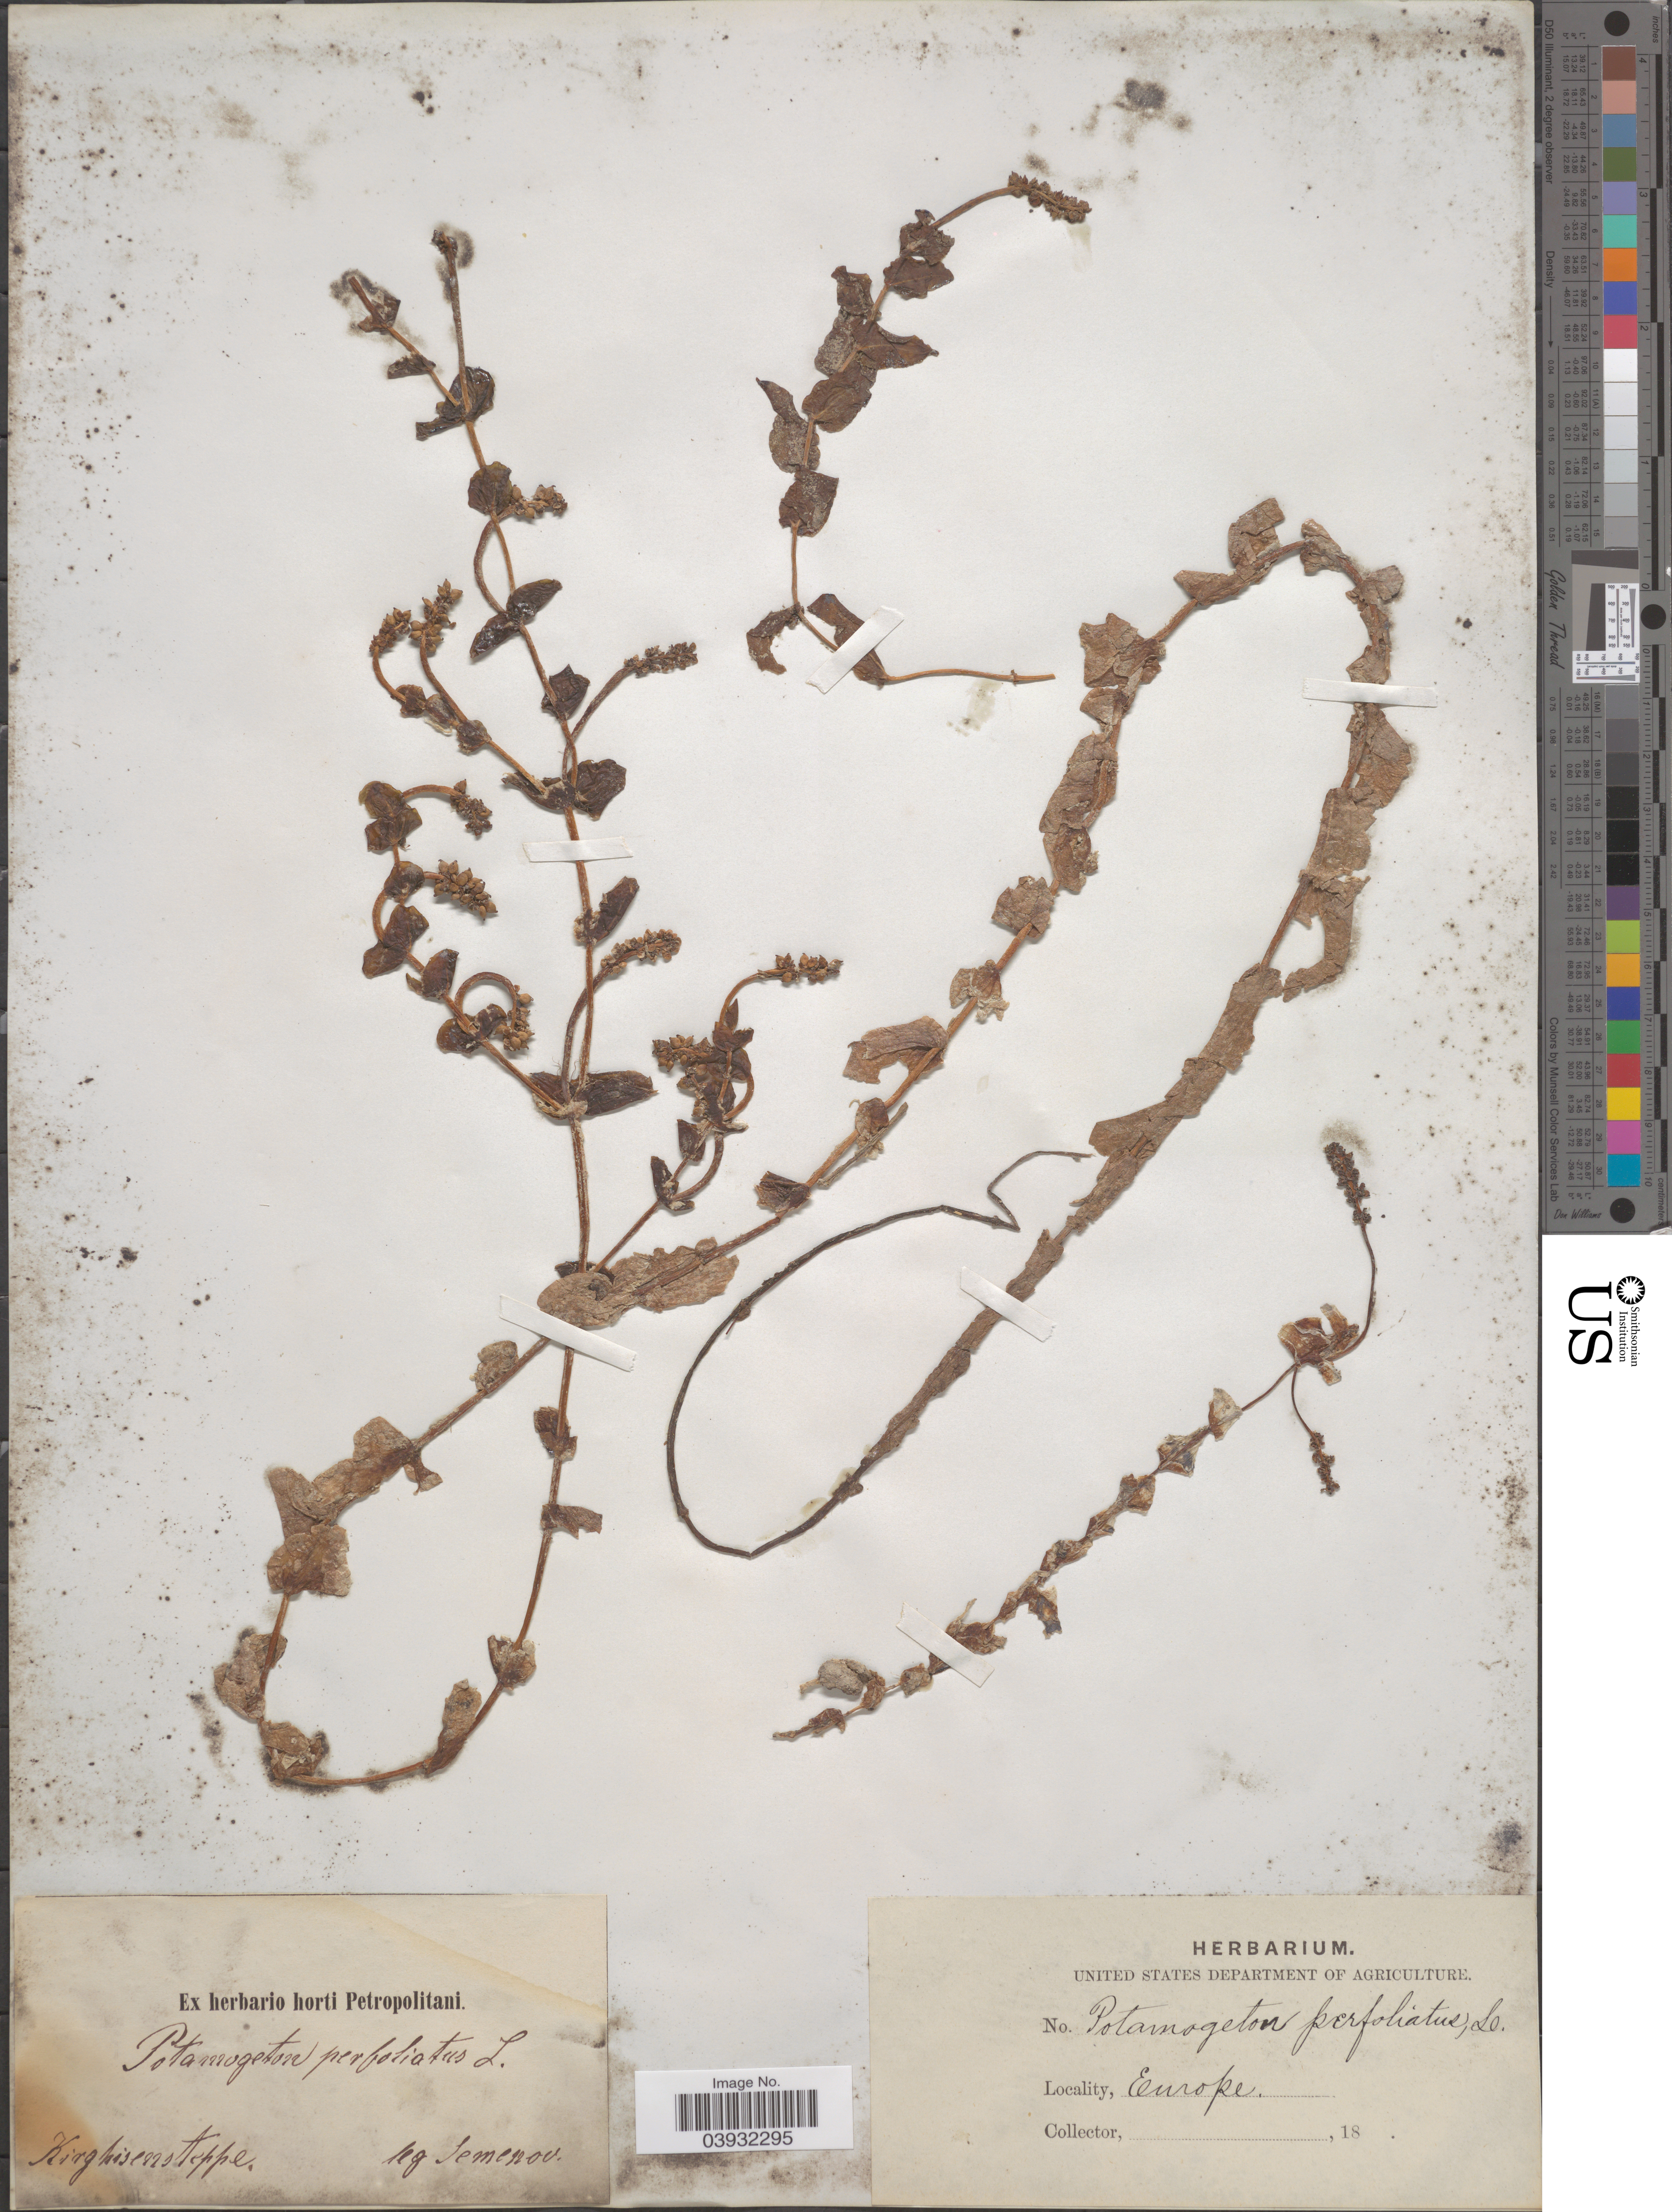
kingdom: Plantae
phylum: Tracheophyta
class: Liliopsida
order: Alismatales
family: Potamogetonaceae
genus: Potamogeton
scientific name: Potamogeton perfoliatus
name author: L.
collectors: -- Semenov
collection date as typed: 18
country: Kazakhstan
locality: Europe. Kirghissensteppe.